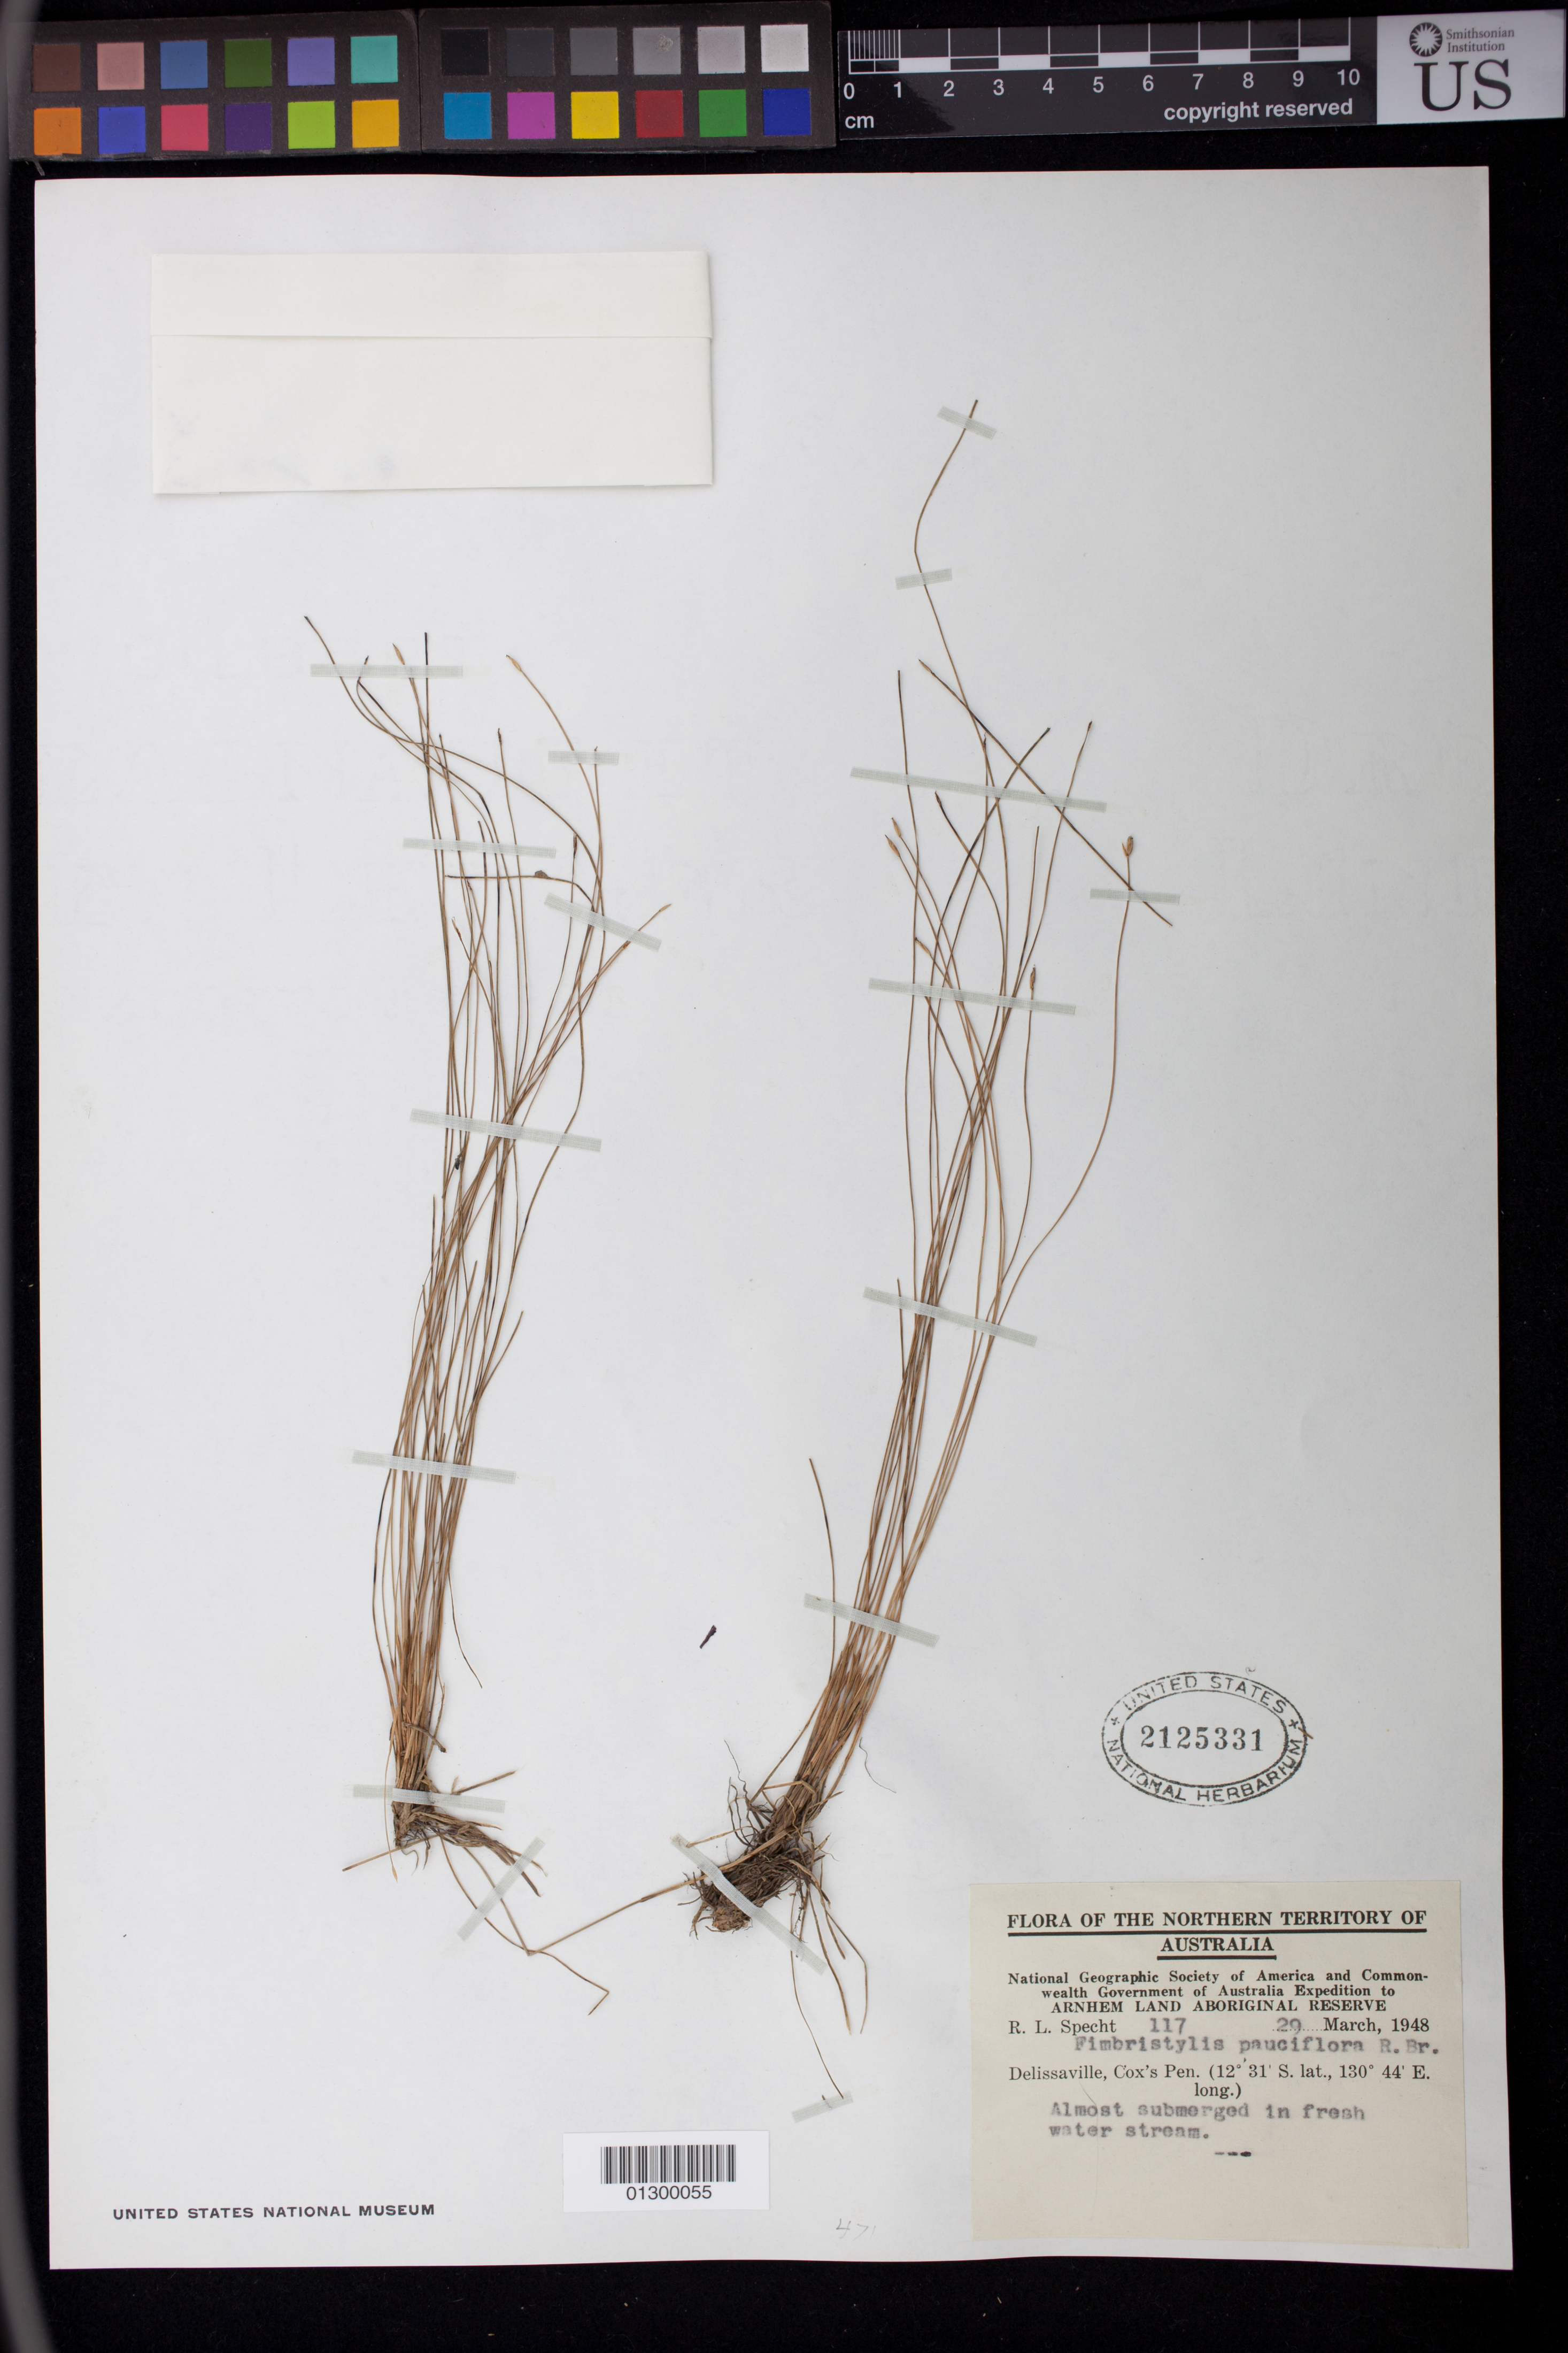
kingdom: Plantae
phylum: Tracheophyta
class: Liliopsida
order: Poales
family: Cyperaceae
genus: Fimbristylis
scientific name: Fimbristylis pauciflora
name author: R. Br.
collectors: R. L. Specht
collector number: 117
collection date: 1948-03-29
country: Australia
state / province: Northern Territory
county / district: Belyuen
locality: Cox's Pen.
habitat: Almost submerged in fresh water stream.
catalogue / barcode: US 2125331